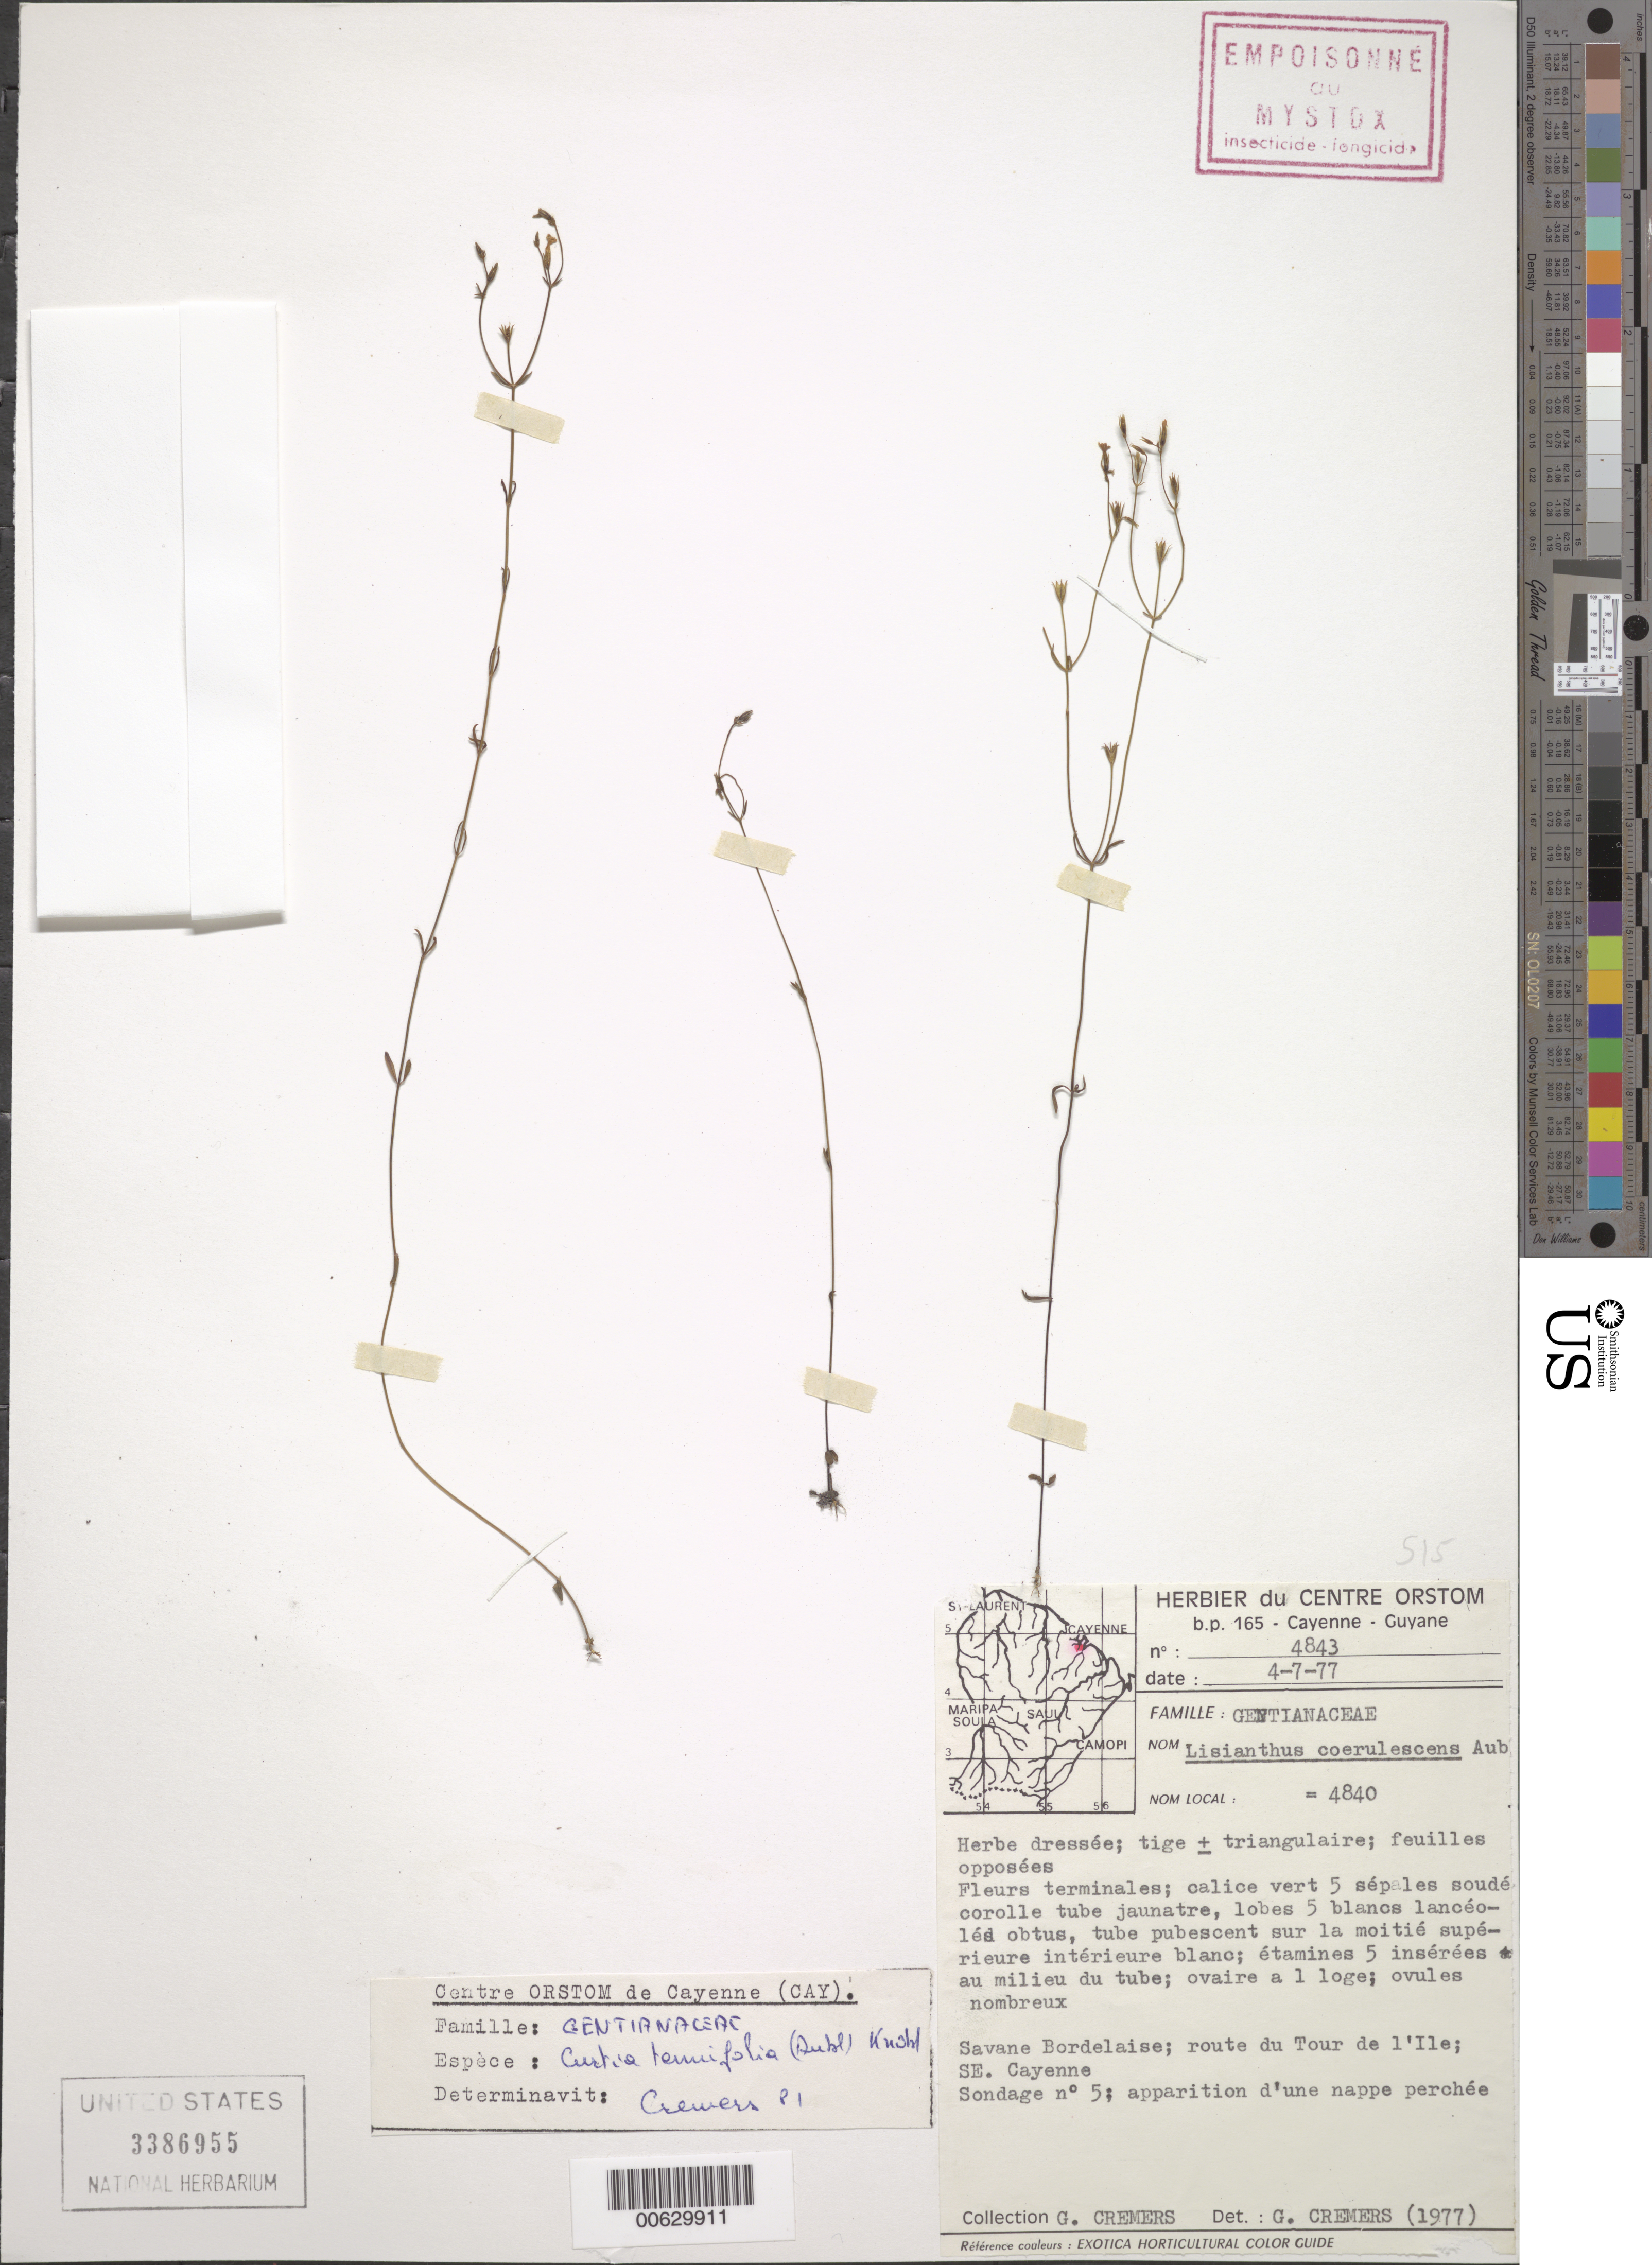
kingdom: Plantae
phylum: Tracheophyta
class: Magnoliopsida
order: Gentianales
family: Gentianaceae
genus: Curtia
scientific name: Curtia tenuifolia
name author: (Aubl.) Knobl.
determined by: Cremers, Georges A.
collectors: G. Cremers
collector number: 4843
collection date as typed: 4-Jul-77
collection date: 1977-07-04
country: French Guiana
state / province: Cayenne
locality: Cayenne, route du tour de l'Ile SE Cayenne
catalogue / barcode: US 3386955